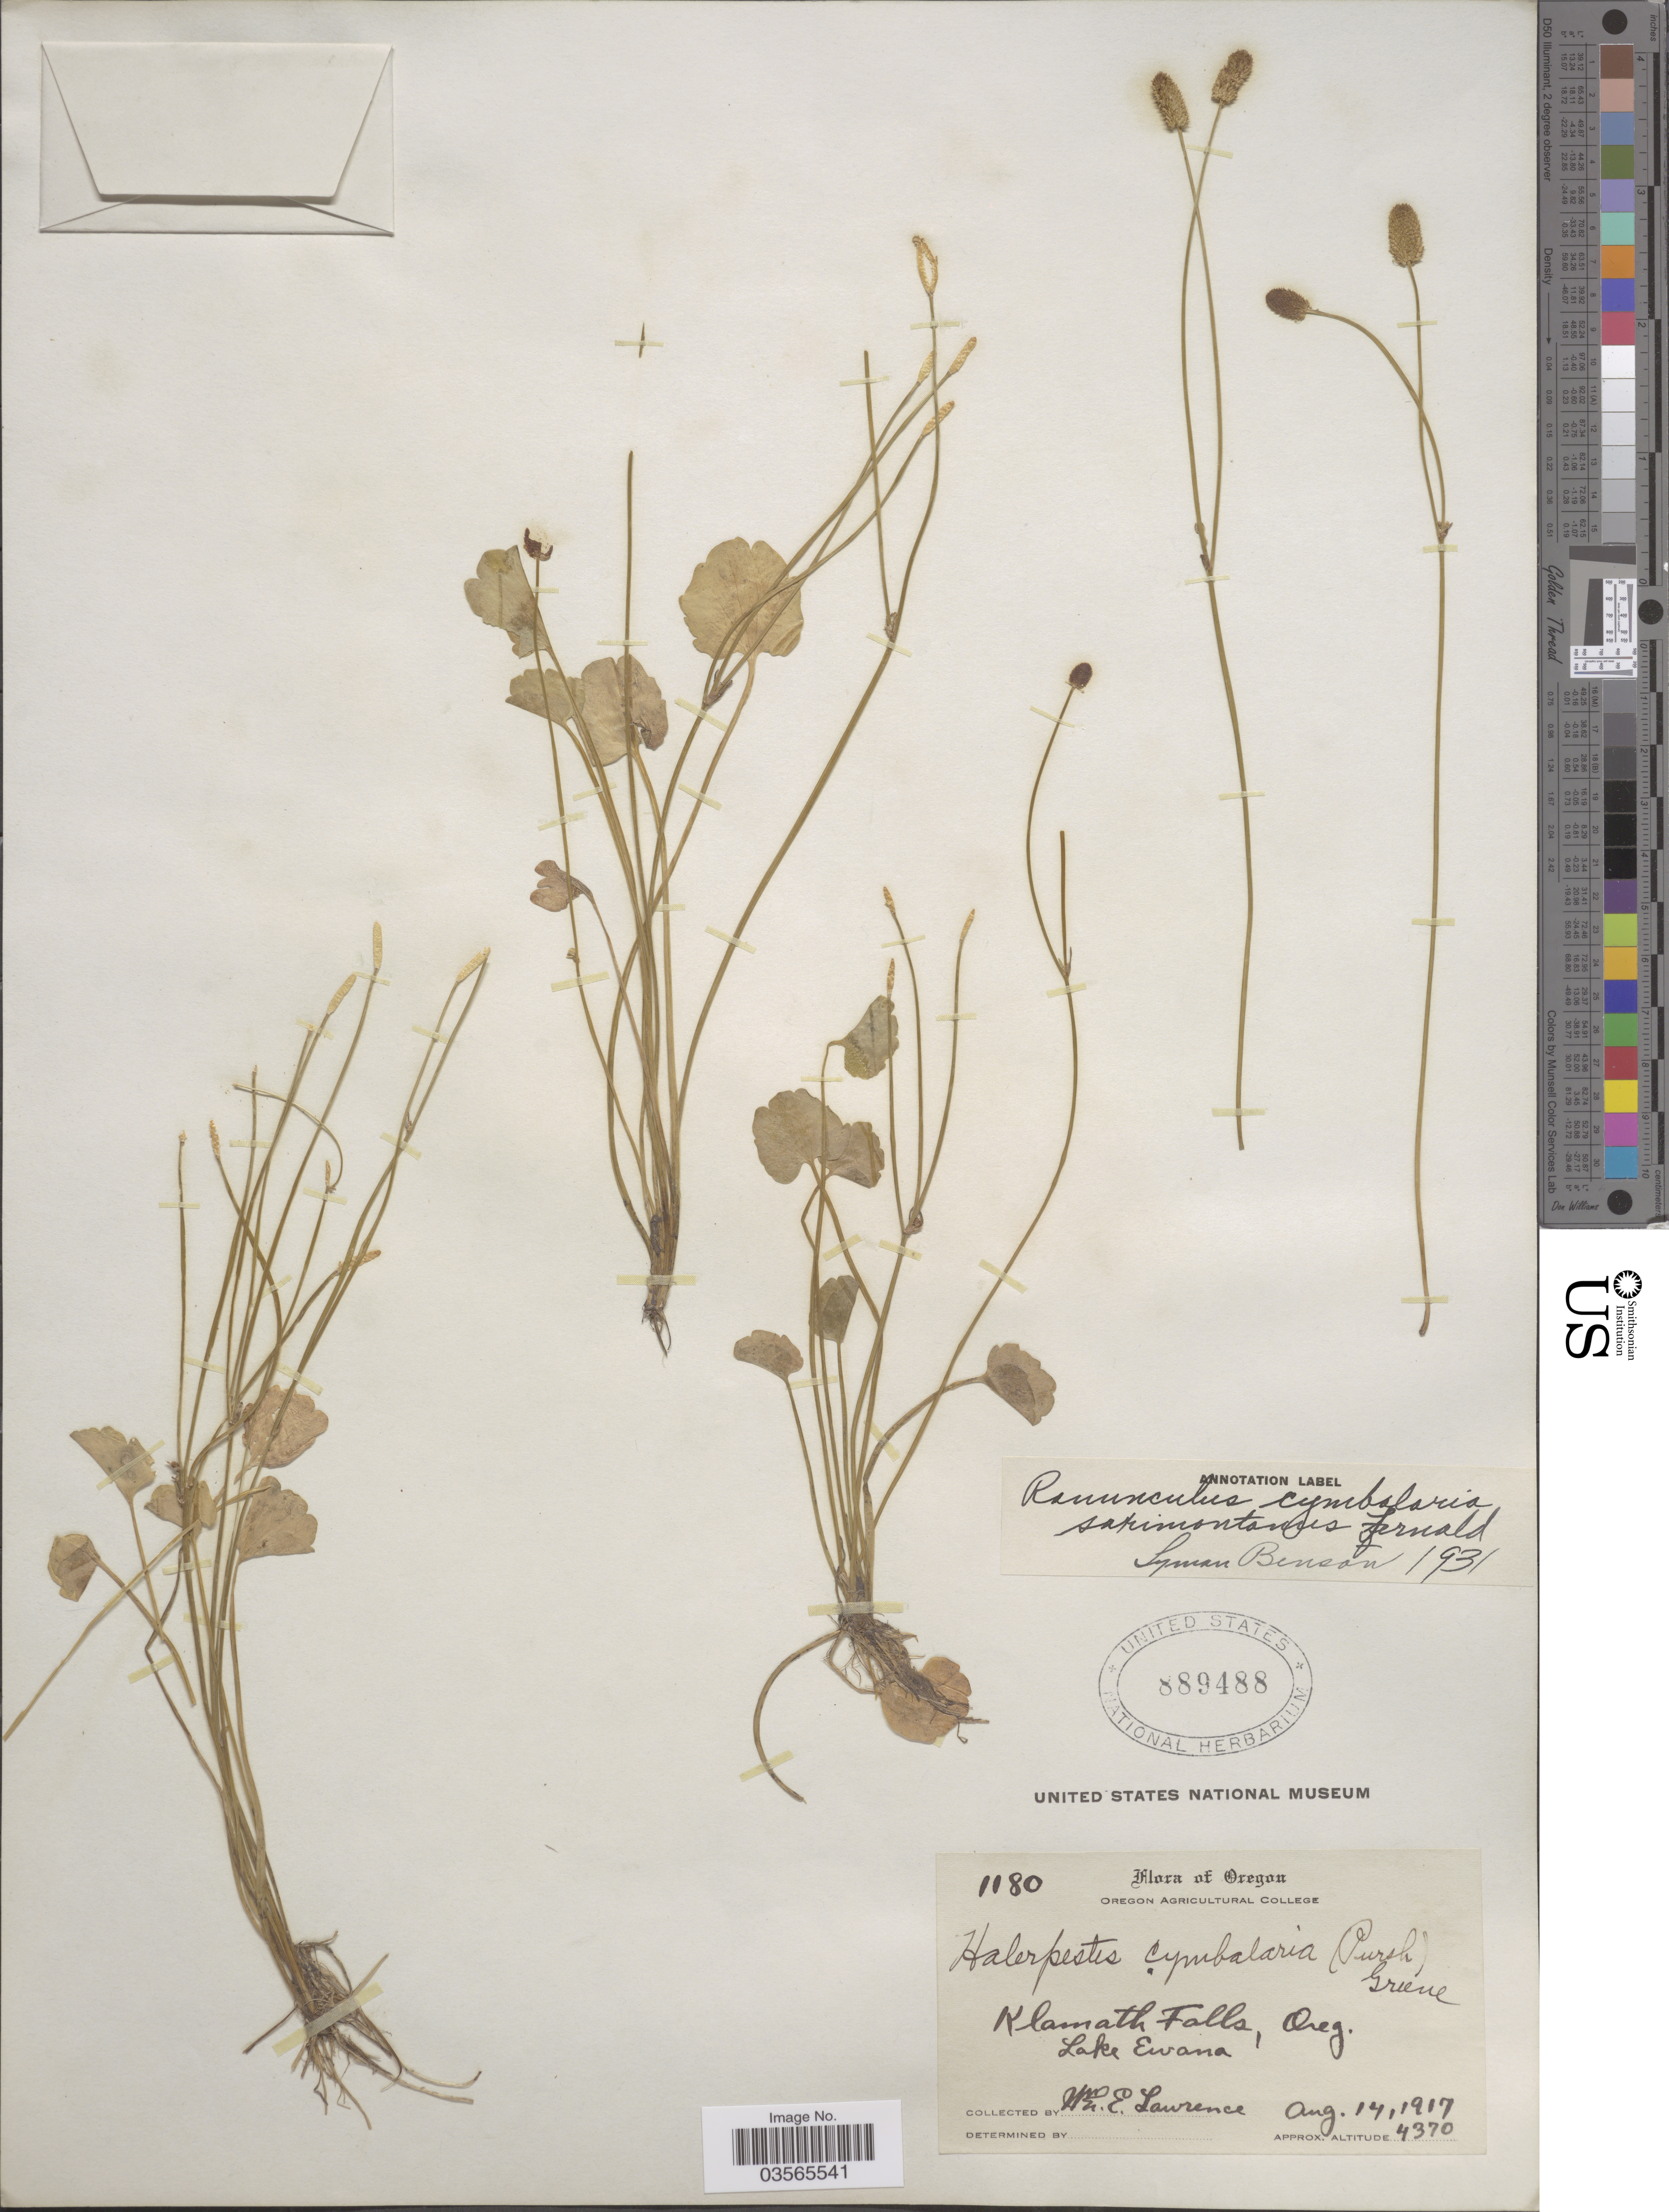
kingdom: Plantae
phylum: Tracheophyta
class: Magnoliopsida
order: Ranunculales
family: Ranunculaceae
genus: Halerpestes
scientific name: Halerpestes cymbalaria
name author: (Pursh) Greene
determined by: Strong, M. T., (US), Smithsonian Institution - National Museum of Natural History (UNITED STATES)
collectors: W. Lawrence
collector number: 1180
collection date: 1917-08-14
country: United States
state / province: Oregon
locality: Klamath Falls. Lake Ewana.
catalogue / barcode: US 889488